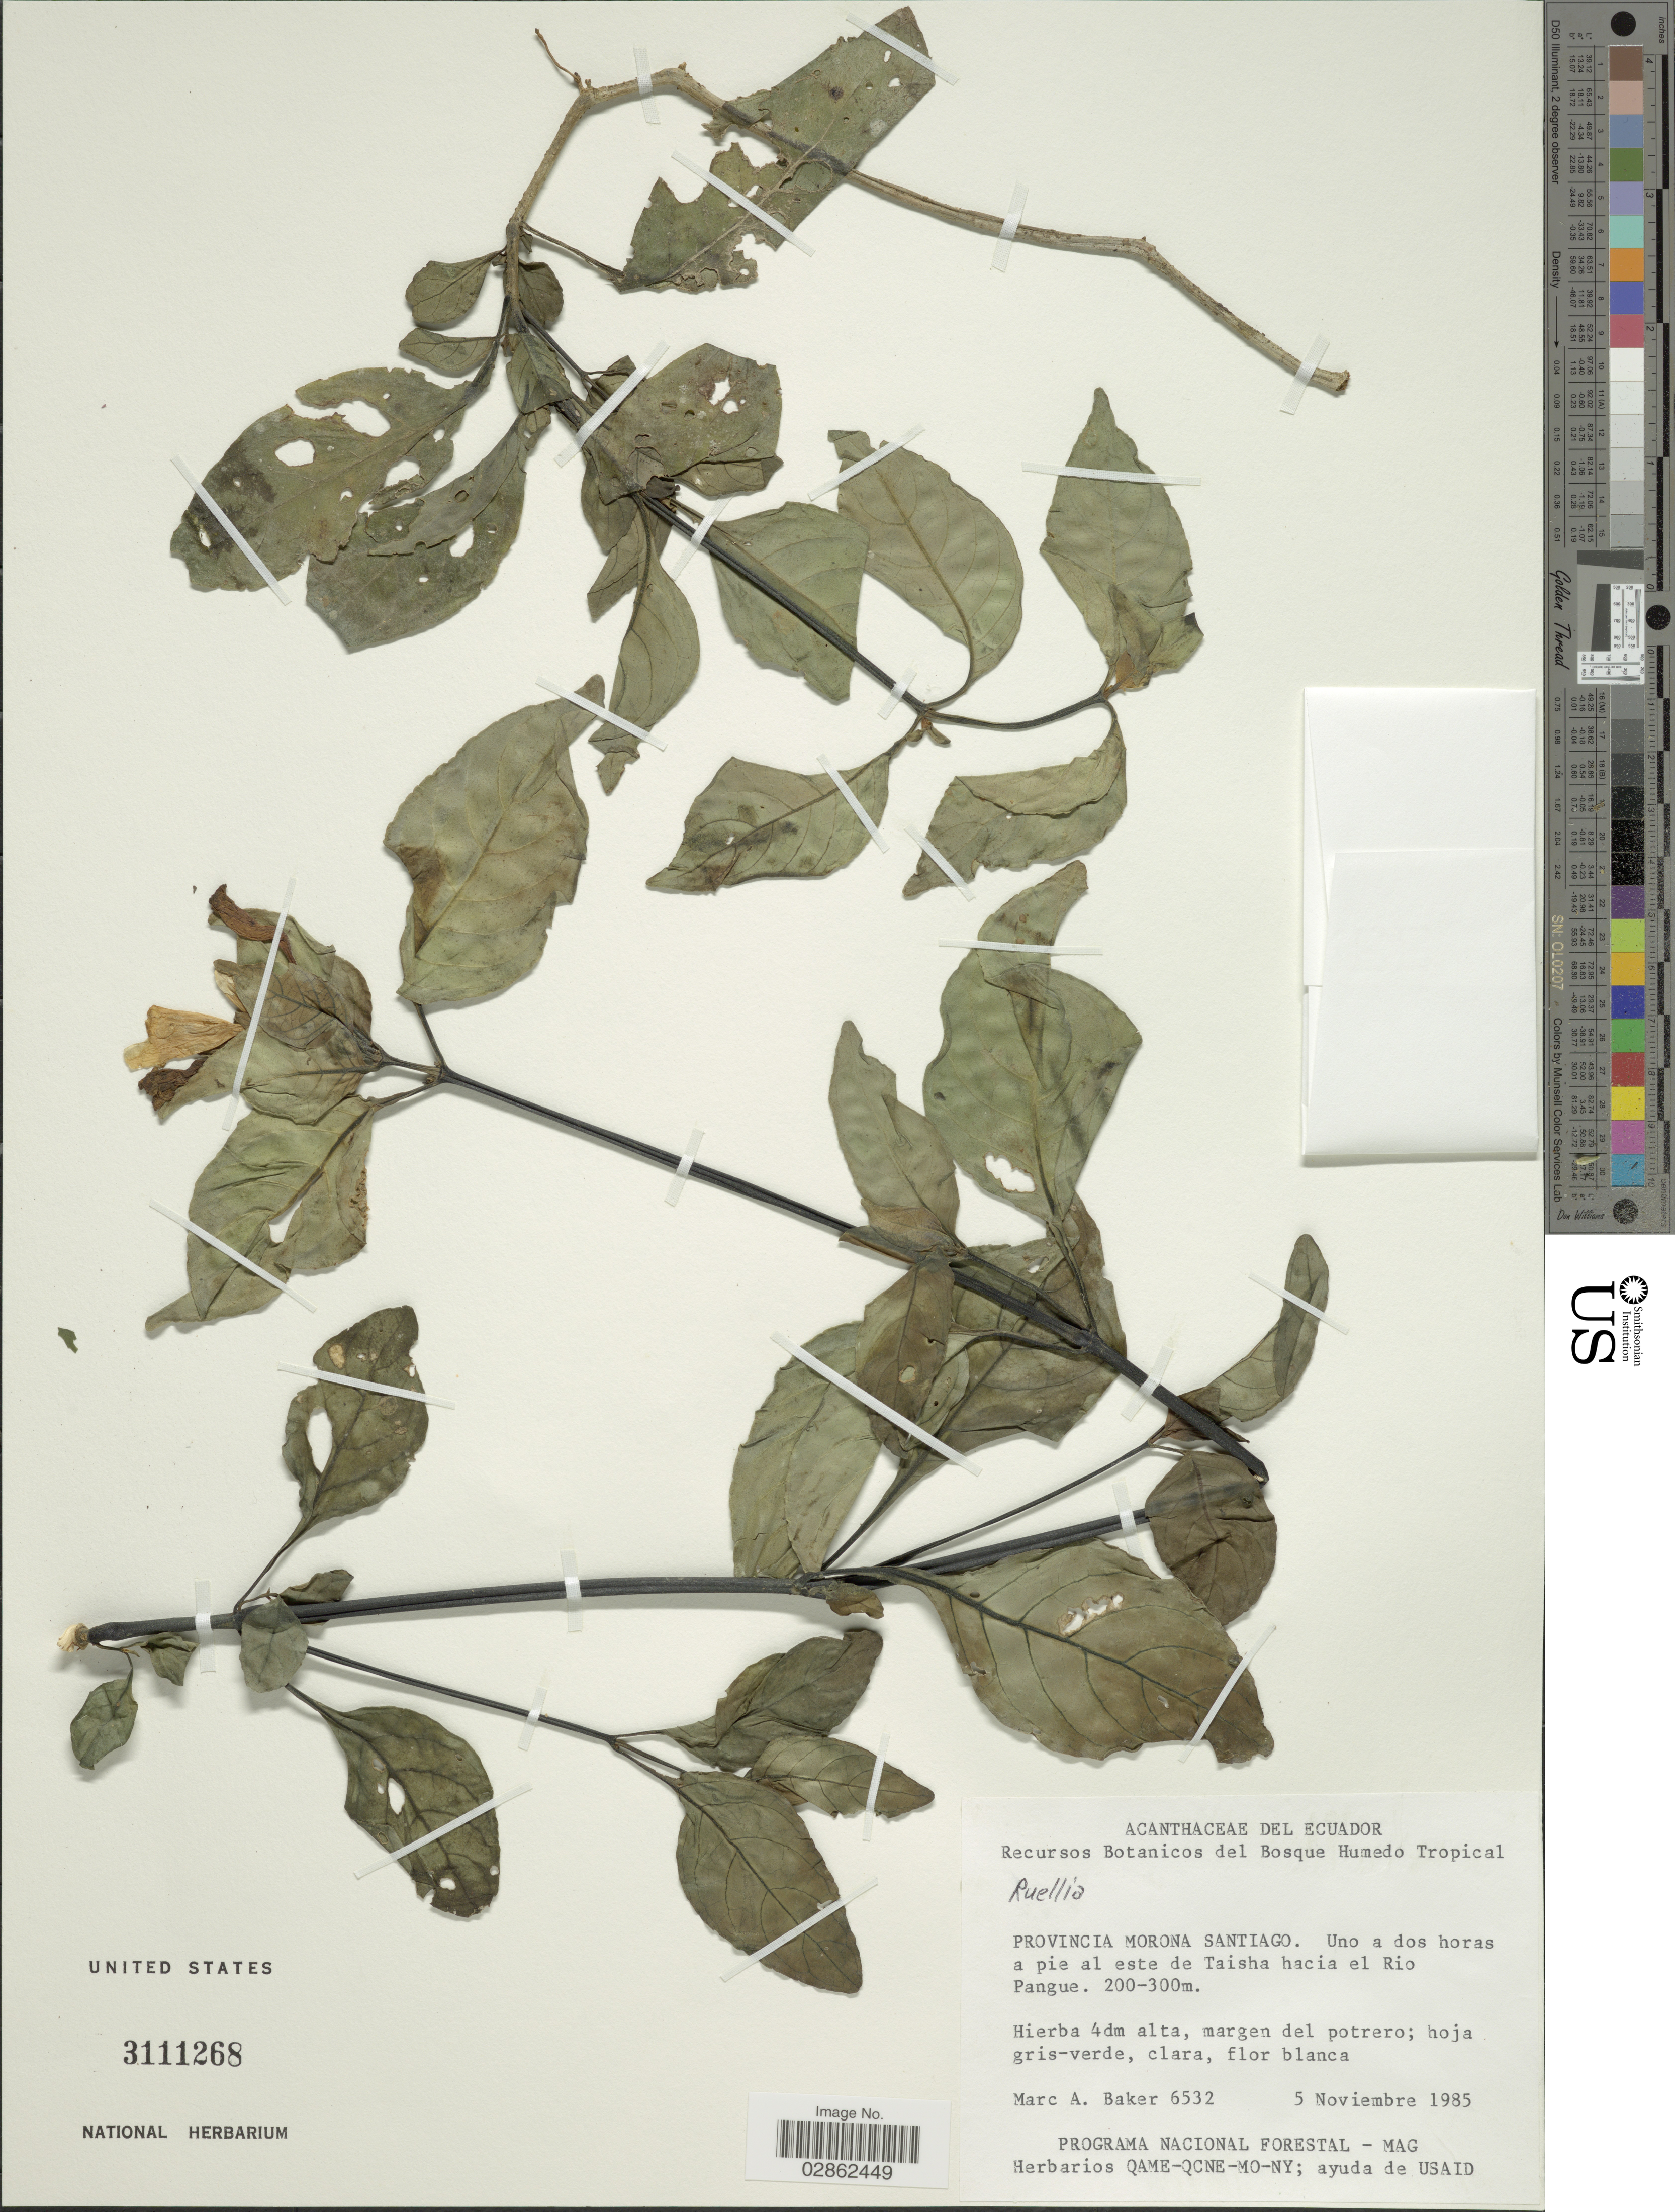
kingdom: Plantae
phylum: Tracheophyta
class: Magnoliopsida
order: Lamiales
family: Acanthaceae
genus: Ruellia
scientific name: Ruellia tubiflora f. alba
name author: Leonard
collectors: M. A. Baker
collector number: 6532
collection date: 1985-11-05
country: Ecuador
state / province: Morona-Santiago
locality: Uno a dos horas a pie al este de Taisha hacia el Rio Pangue.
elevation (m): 200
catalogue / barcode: US 3111268